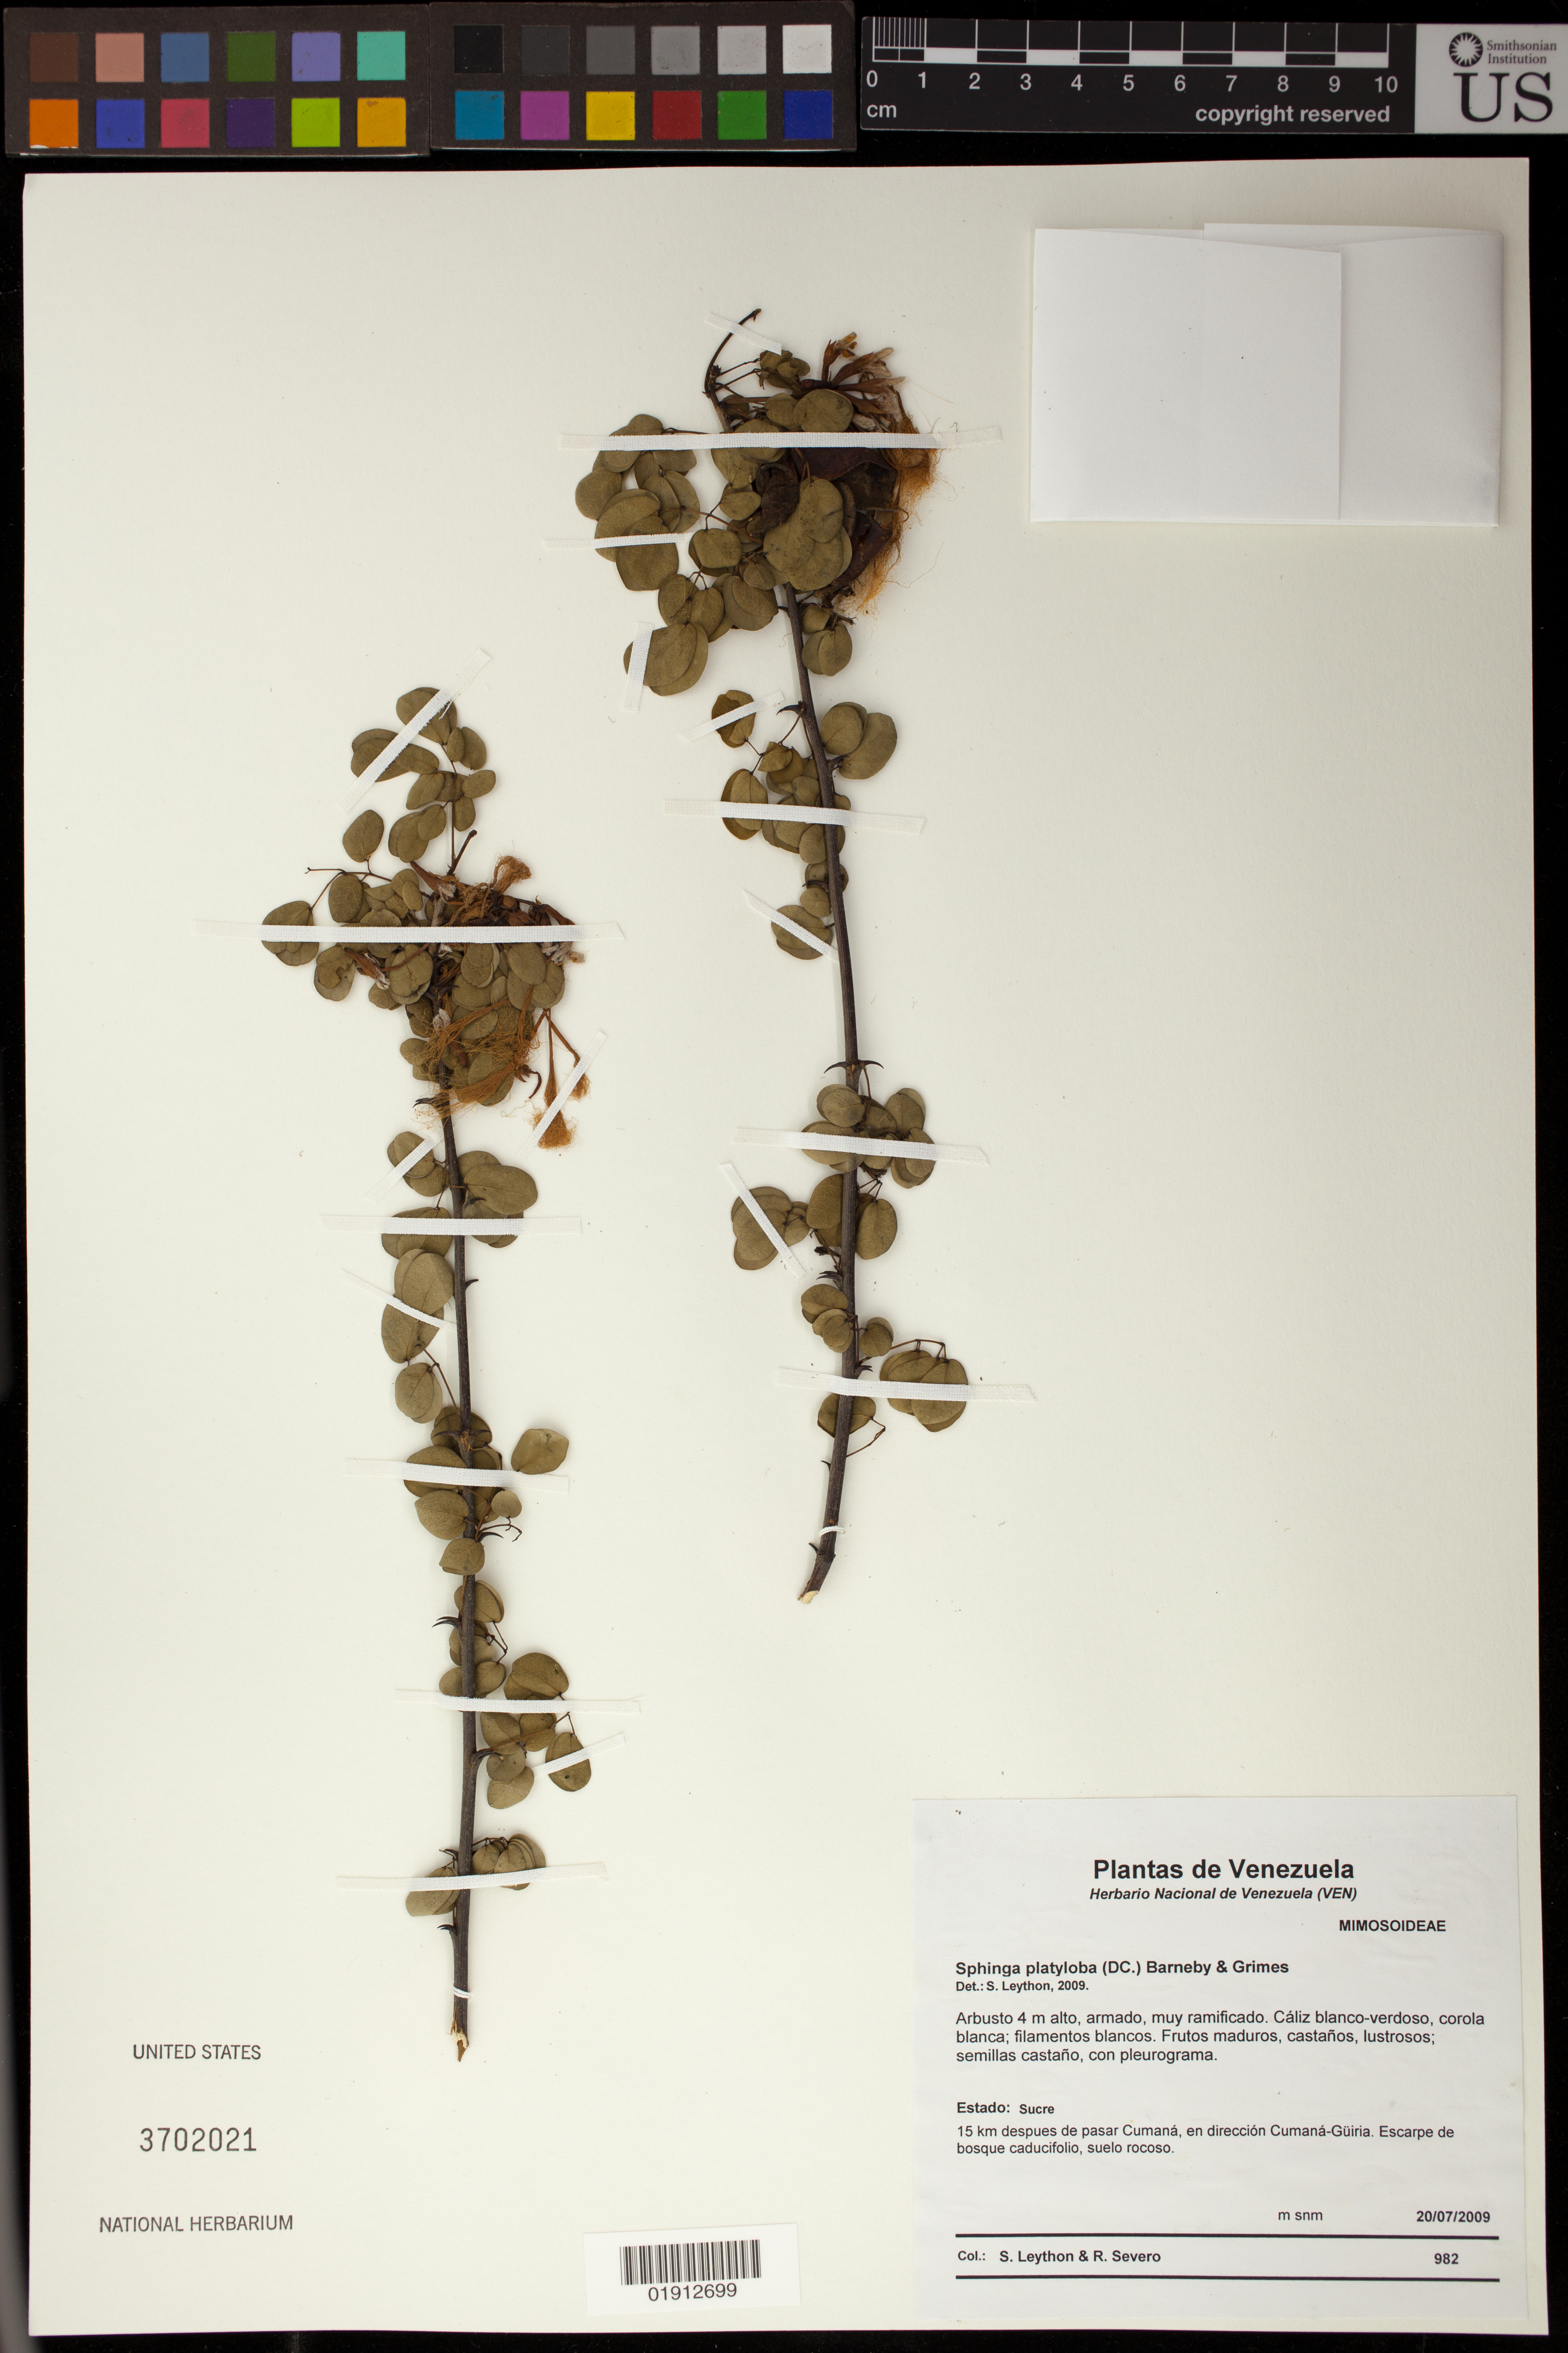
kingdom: Plantae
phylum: Tracheophyta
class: Magnoliopsida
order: Fabales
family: Fabaceae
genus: Sphinga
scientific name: Sphinga platyloba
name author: (DC.) Barneby & J.W. Grimes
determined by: Leython, S.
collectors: S. Leython & R. Severo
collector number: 982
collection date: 2009-07-20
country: Venezuela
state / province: Sucre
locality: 15 km despues de pasar Cumana, en direccion Cumana-Guiria. Escarpe de bosque caducifolio, suelo rocoso.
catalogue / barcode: US 3702021